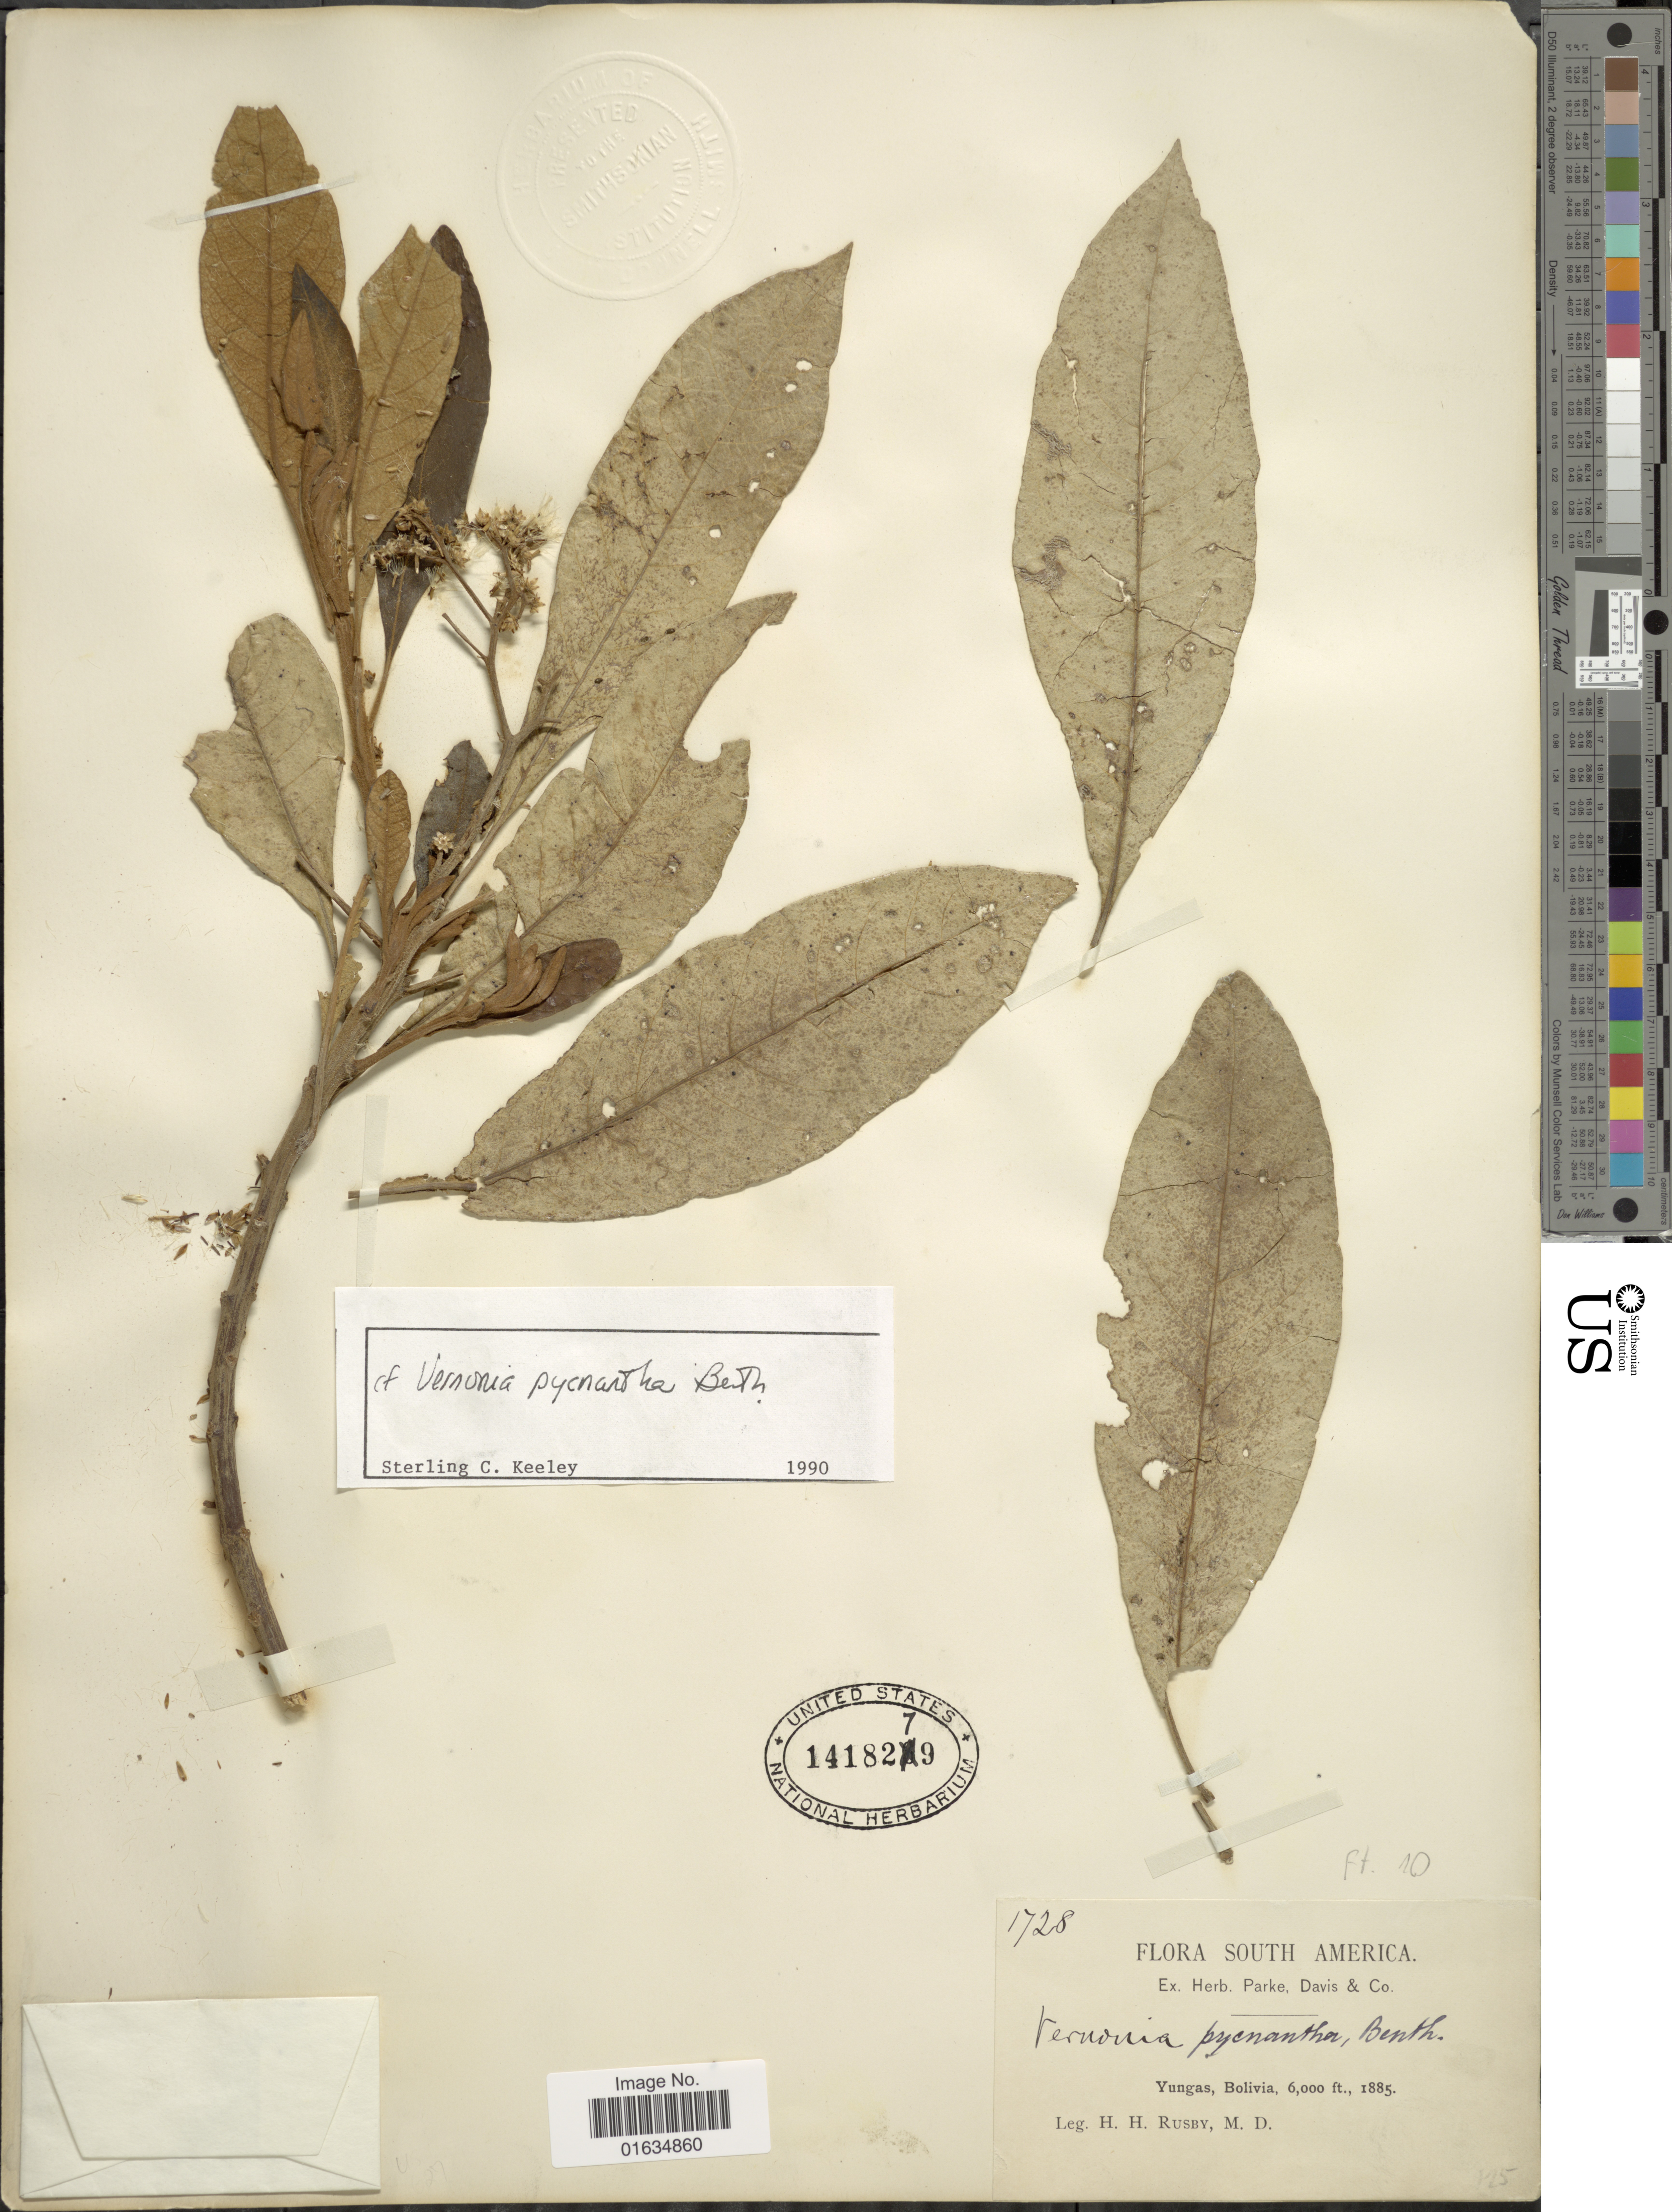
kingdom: Plantae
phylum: Tracheophyta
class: Magnoliopsida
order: Asterales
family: Asteraceae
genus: Critoniopsis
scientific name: Critoniopsis pycnantha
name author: (Benth.) H. Rob.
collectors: H. H. Rusby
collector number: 1728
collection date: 1885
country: Bolivia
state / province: La Paz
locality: Yungas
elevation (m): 1829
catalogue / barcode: US 1418279